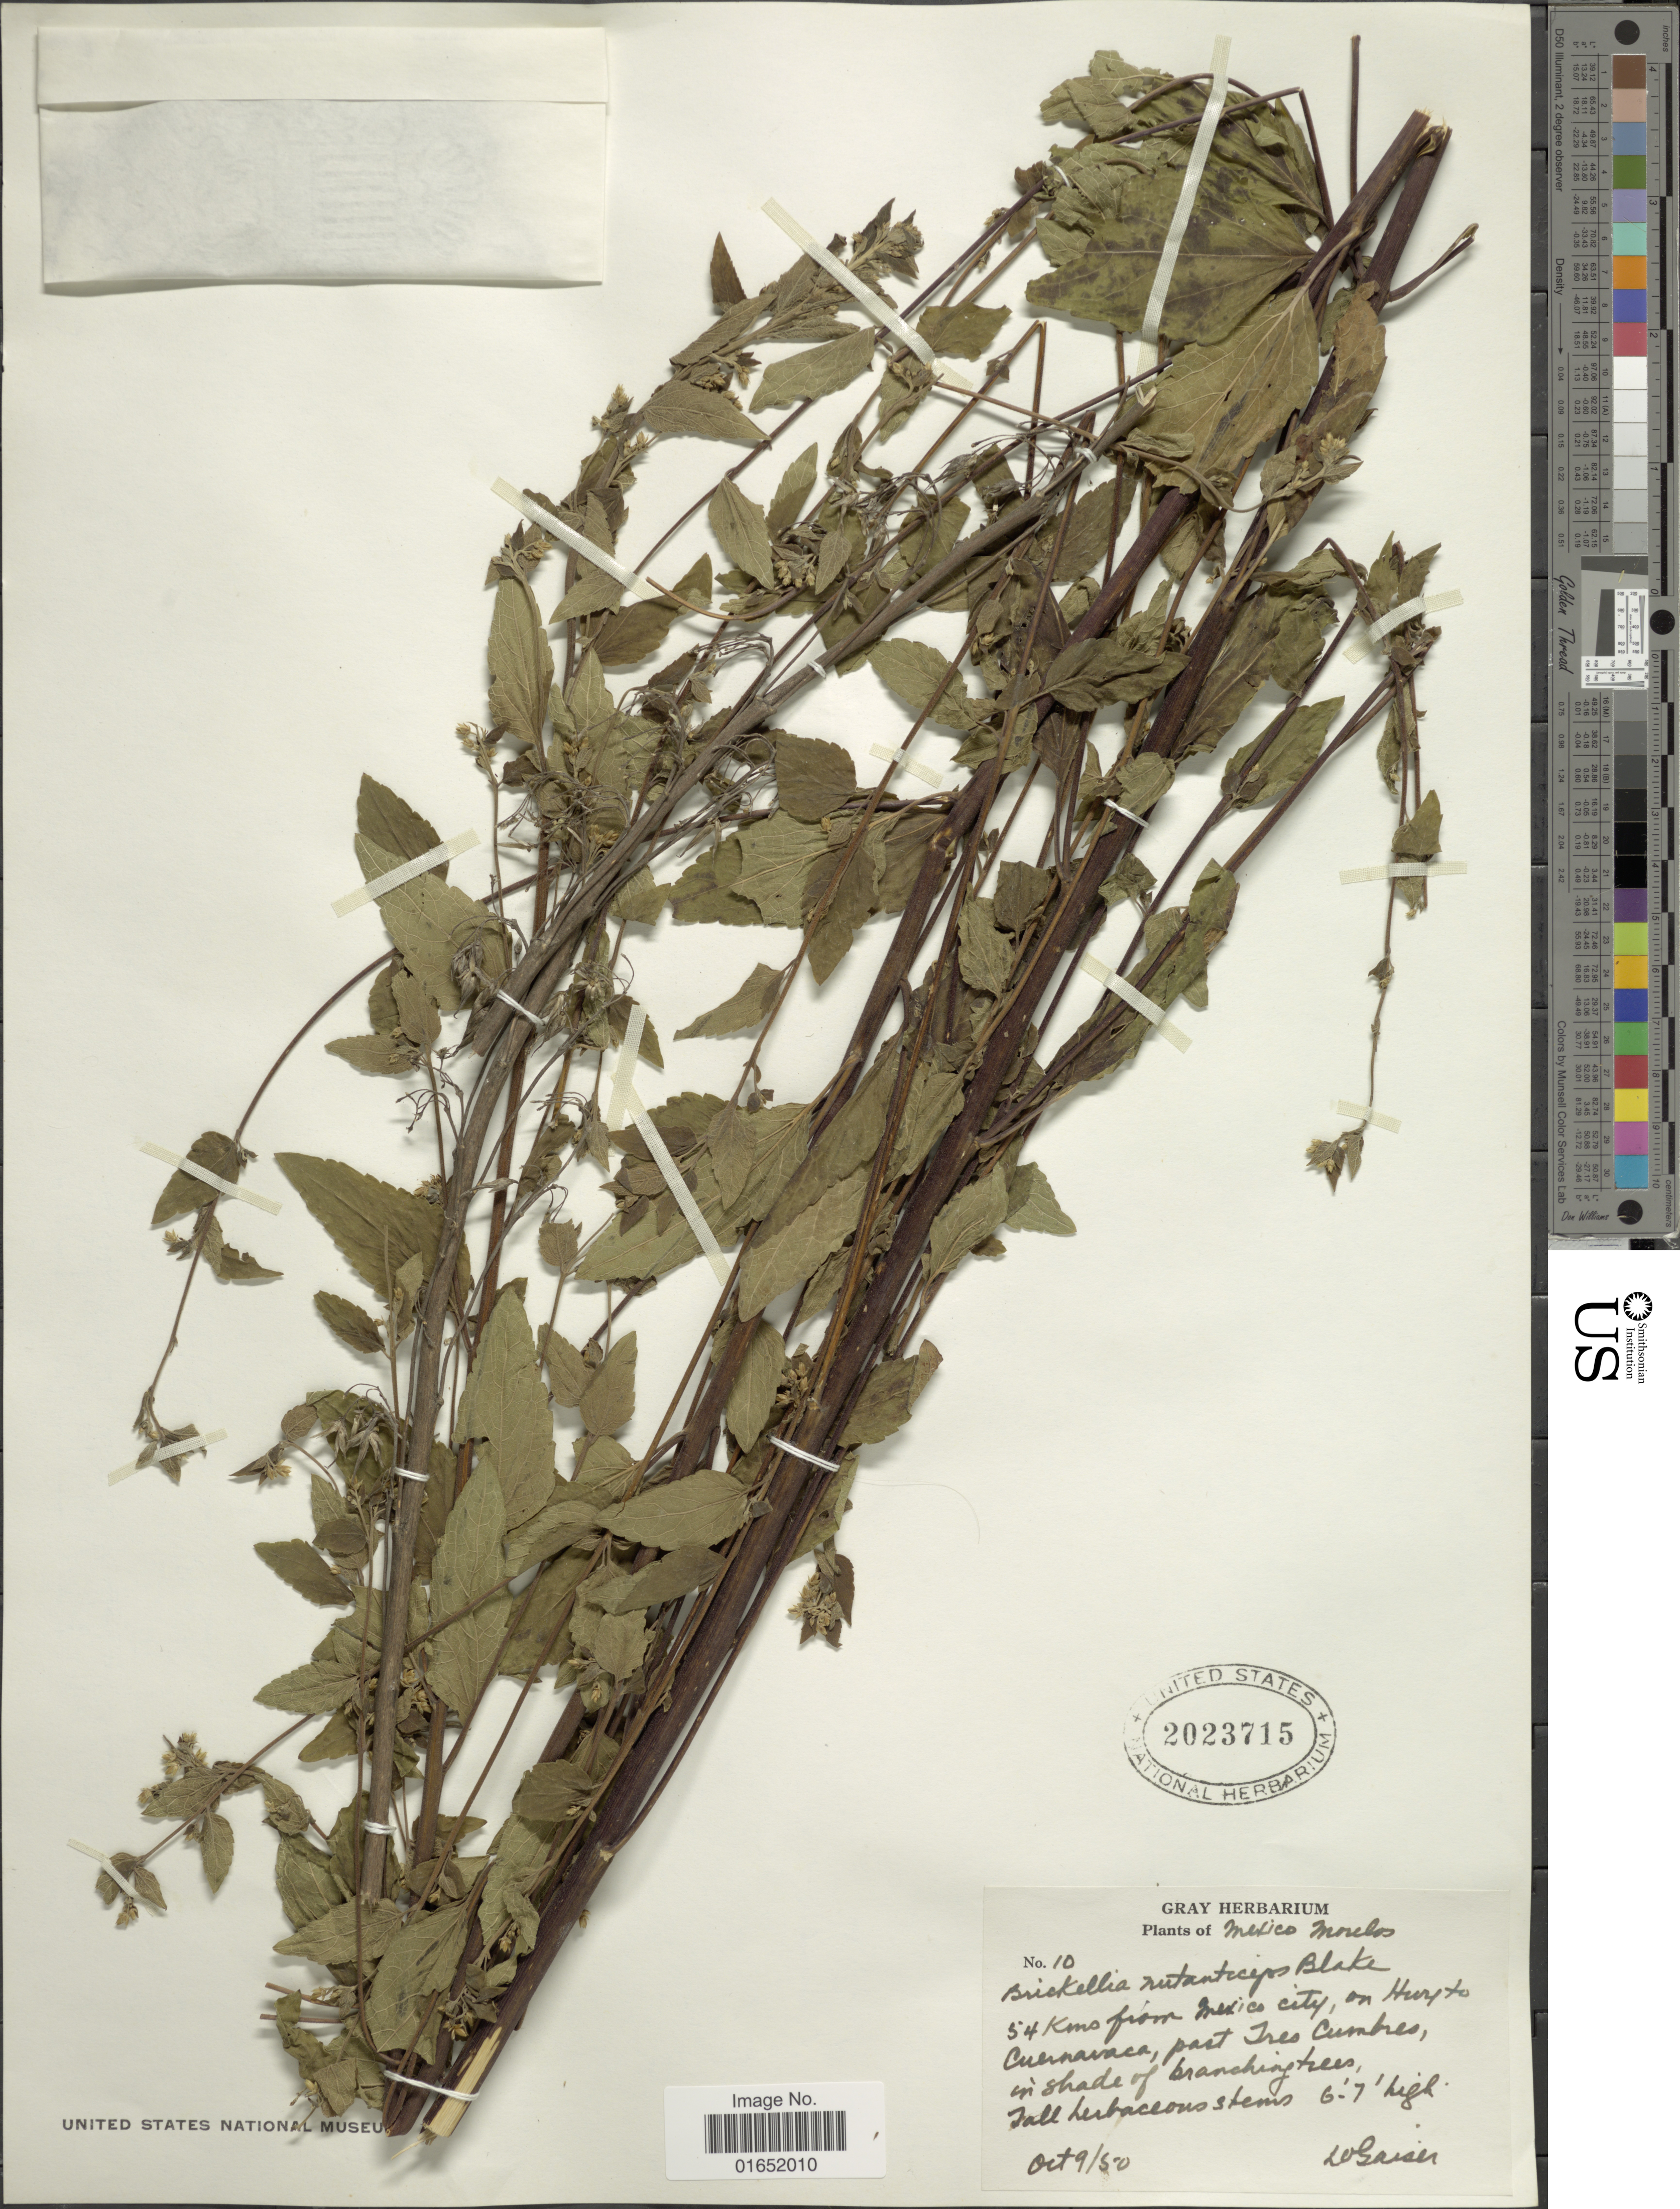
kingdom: Plantae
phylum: Tracheophyta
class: Magnoliopsida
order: Asterales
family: Asteraceae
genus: Brickellia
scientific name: Brickellia nutanticeps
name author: S.F. Blake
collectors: L. Gaiser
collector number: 10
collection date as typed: Transcribed d/m/y: 9/10/50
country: Mexico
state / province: Morelos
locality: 54 Kms from Mexico City, on Hwy to Cuernavaca, past Ires Cumbres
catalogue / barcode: US 2023715